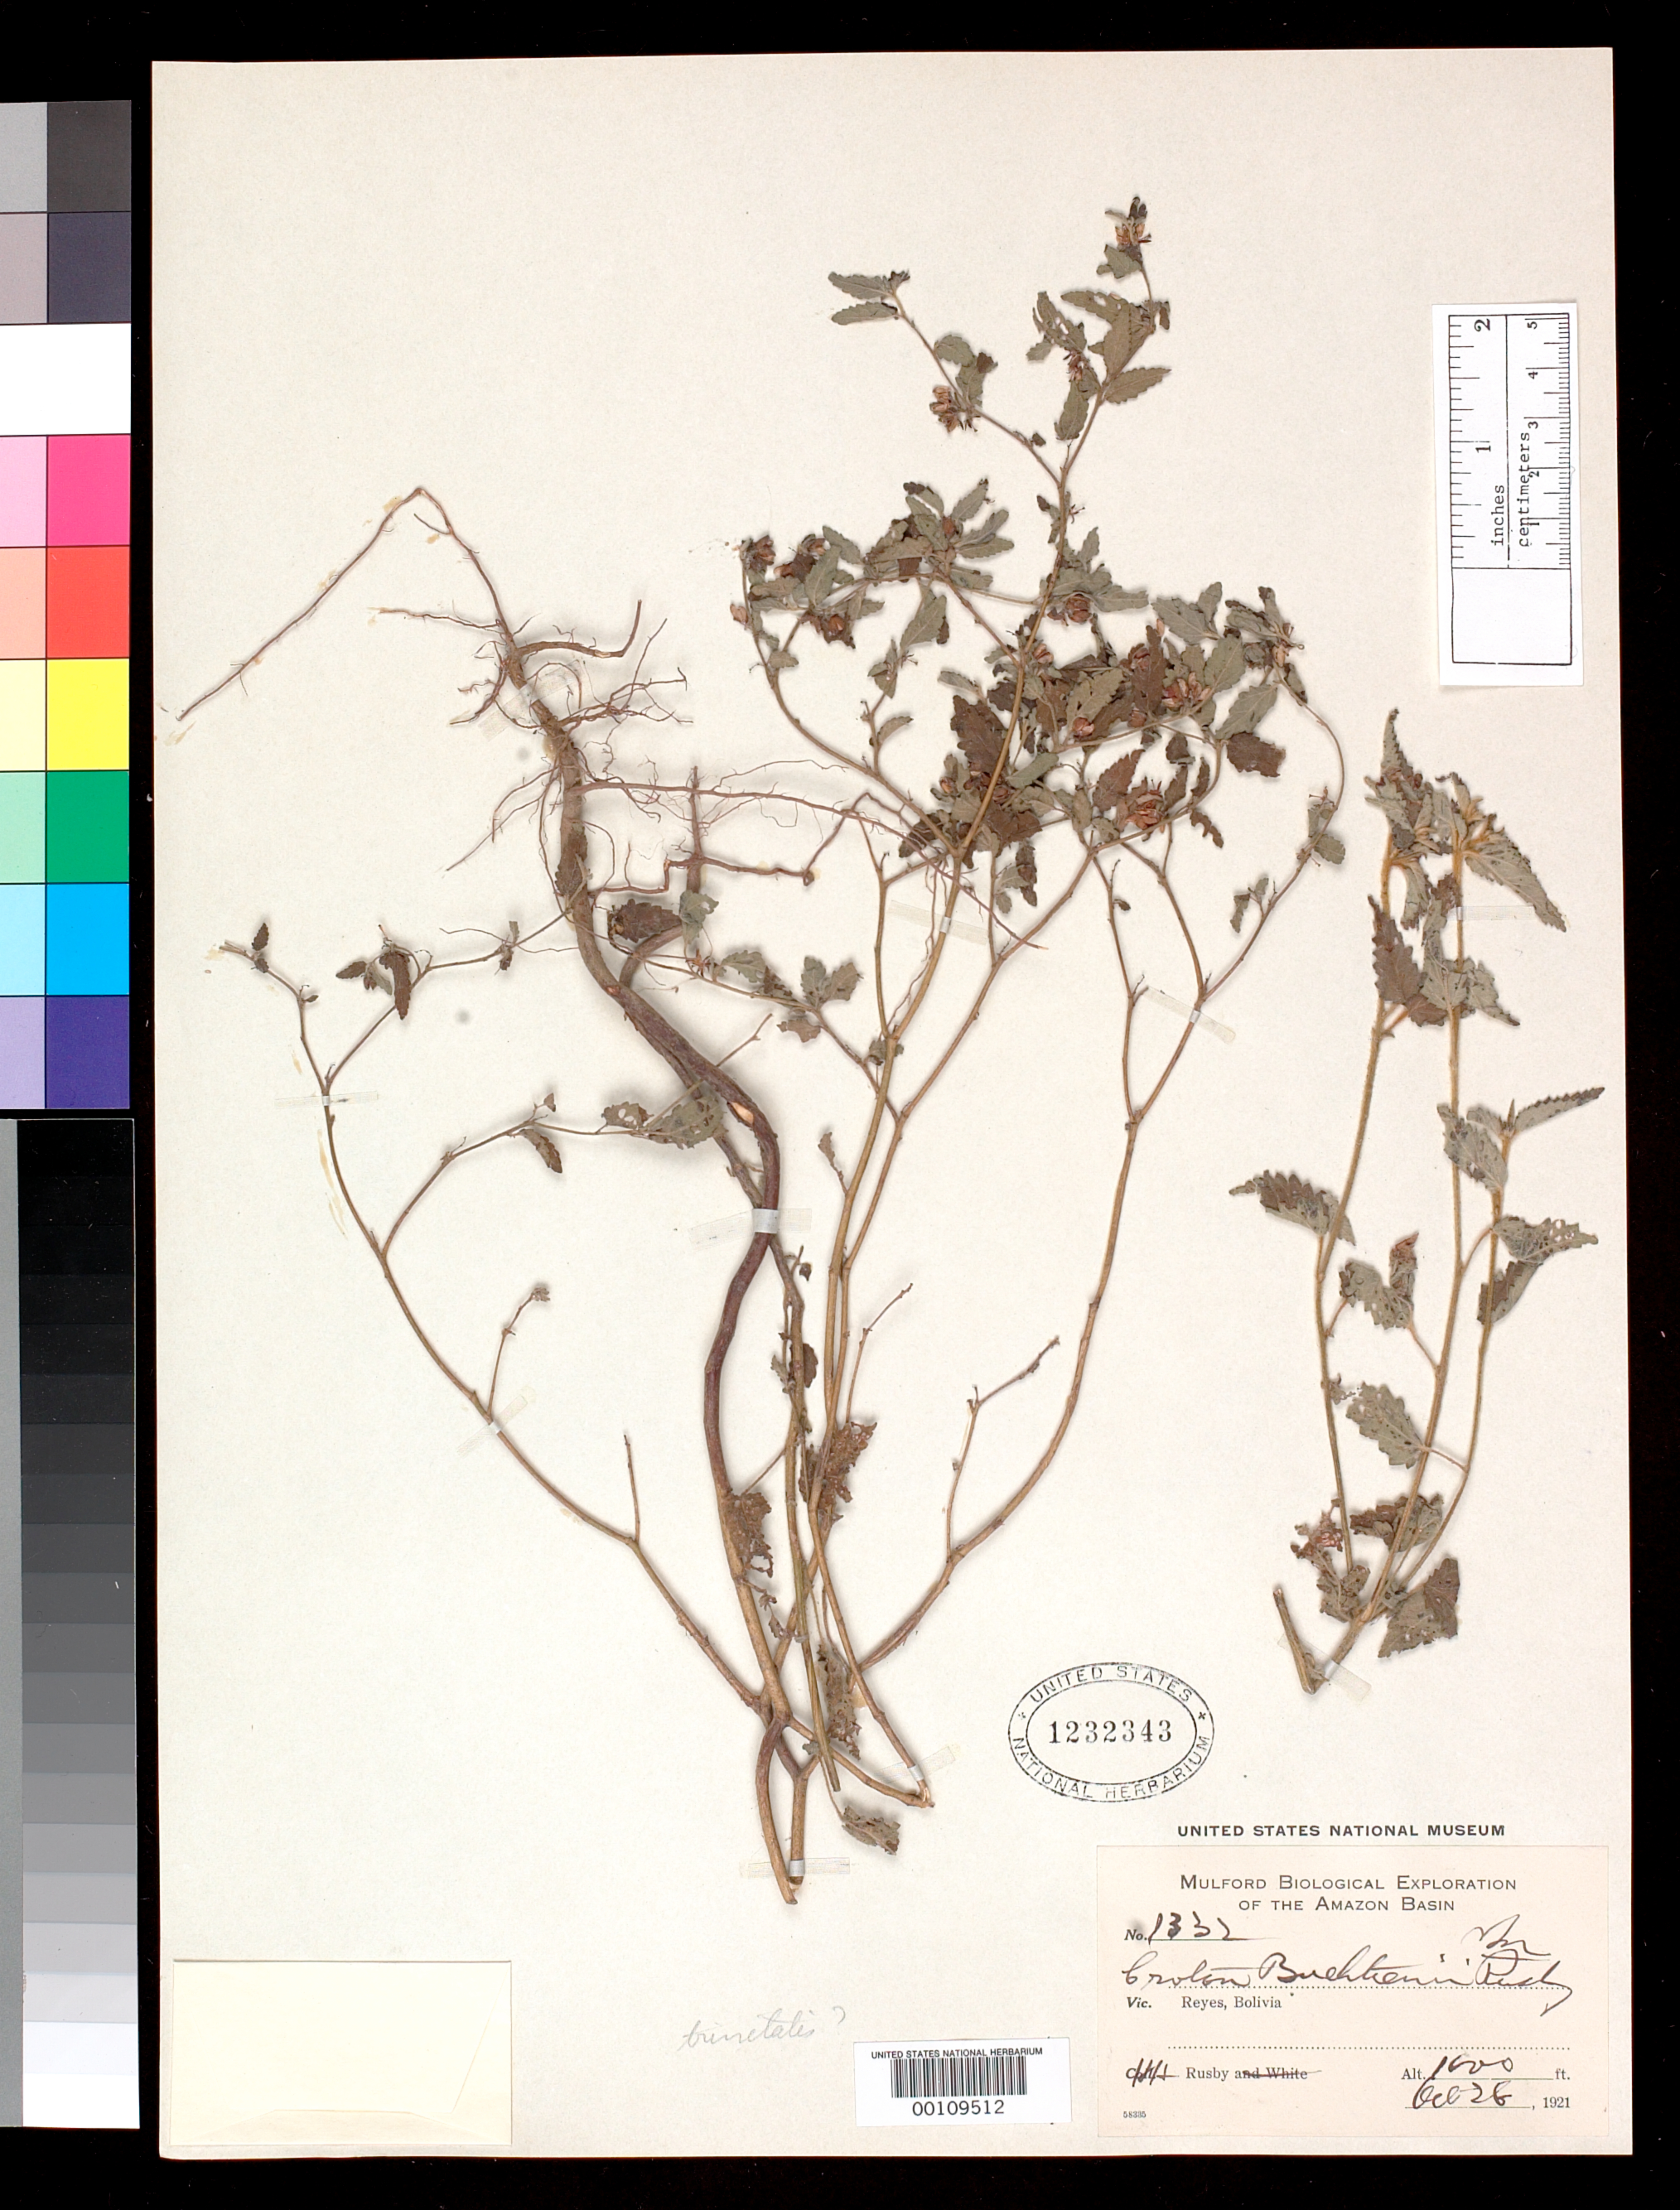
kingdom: Plantae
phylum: Tracheophyta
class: Magnoliopsida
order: Malpighiales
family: Euphorbiaceae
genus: Croton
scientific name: Croton buchtienii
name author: Rusby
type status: Isotype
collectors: H. H. Rusby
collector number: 1332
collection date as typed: Oct. 26, 1921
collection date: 1921-10-26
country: Bolivia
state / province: Beni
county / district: José Ballivián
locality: Reyes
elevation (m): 305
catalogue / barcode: US 1232343